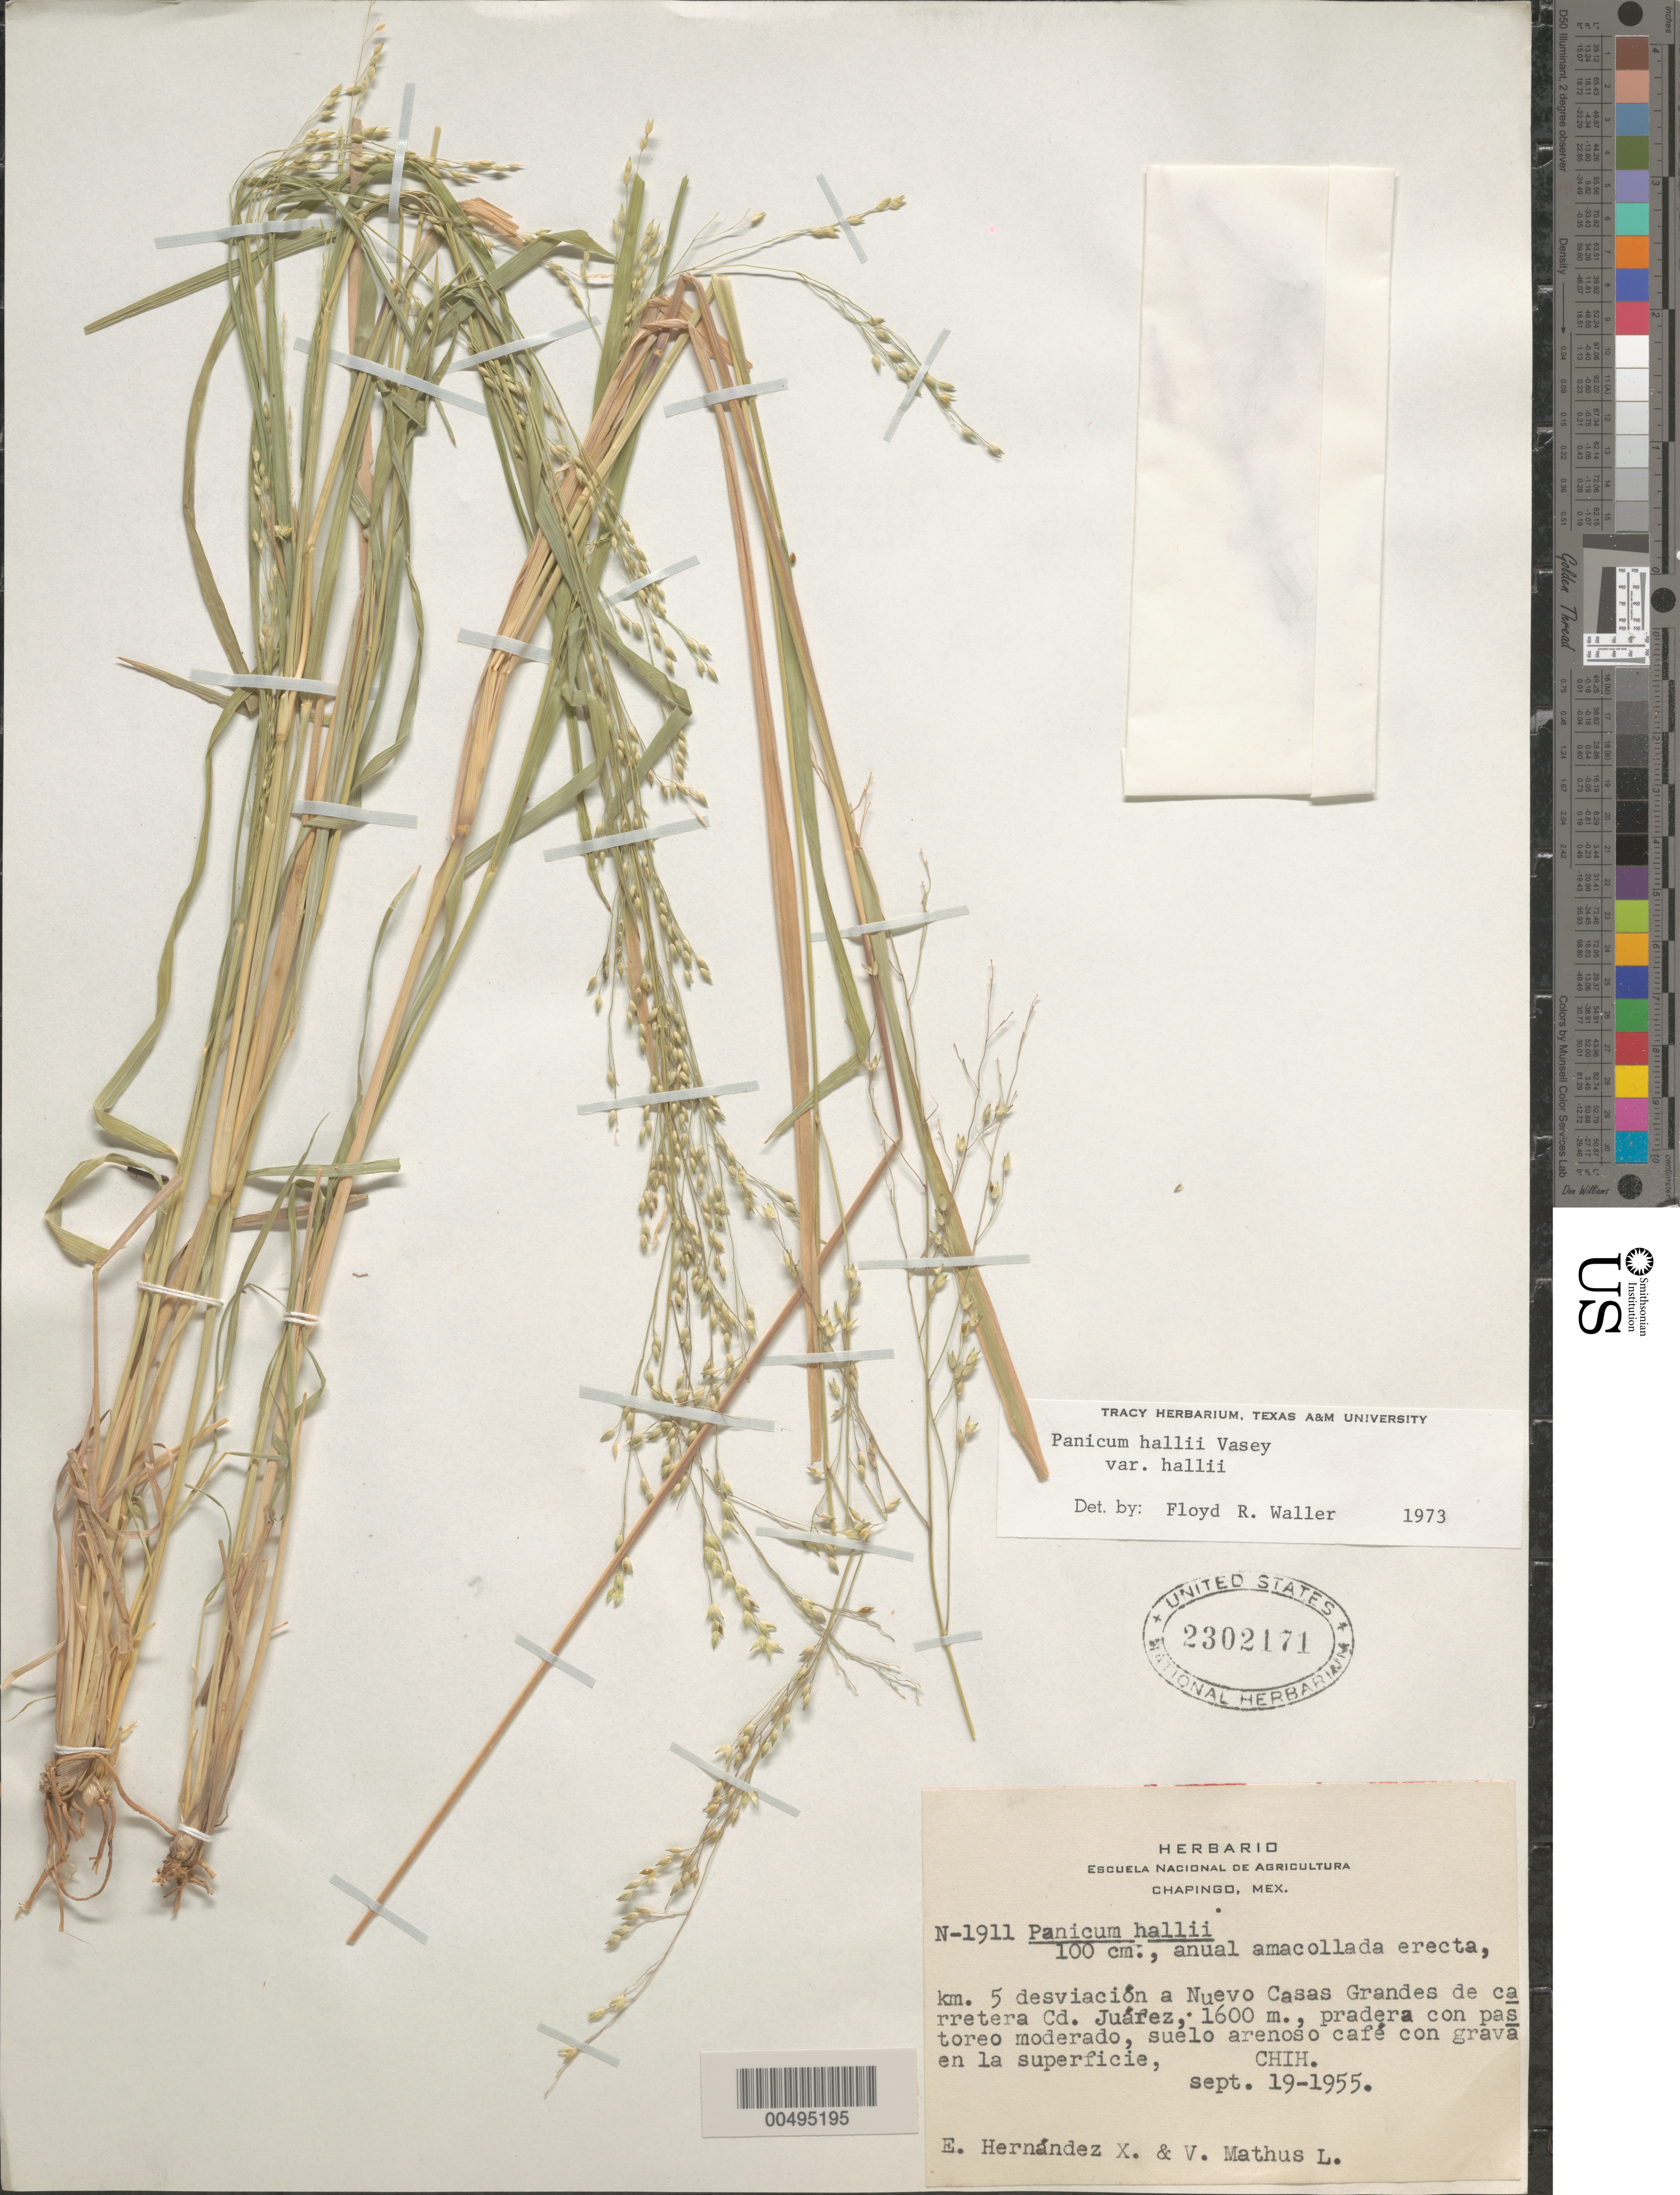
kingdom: Plantae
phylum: Tracheophyta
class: Liliopsida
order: Poales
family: Poaceae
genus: Panicum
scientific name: Panicum hallii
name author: Vasey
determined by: Waller, F. R.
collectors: E. I. Hernández-X. & V. Mathus L.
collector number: N-1911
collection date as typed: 19 Sep 1955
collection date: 1955-09-19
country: Mexico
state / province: Chihuahua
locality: Km 5 desviación a Nuevo Casas Grandes de carretera Cd. Juárez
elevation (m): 1600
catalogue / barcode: US 2302171